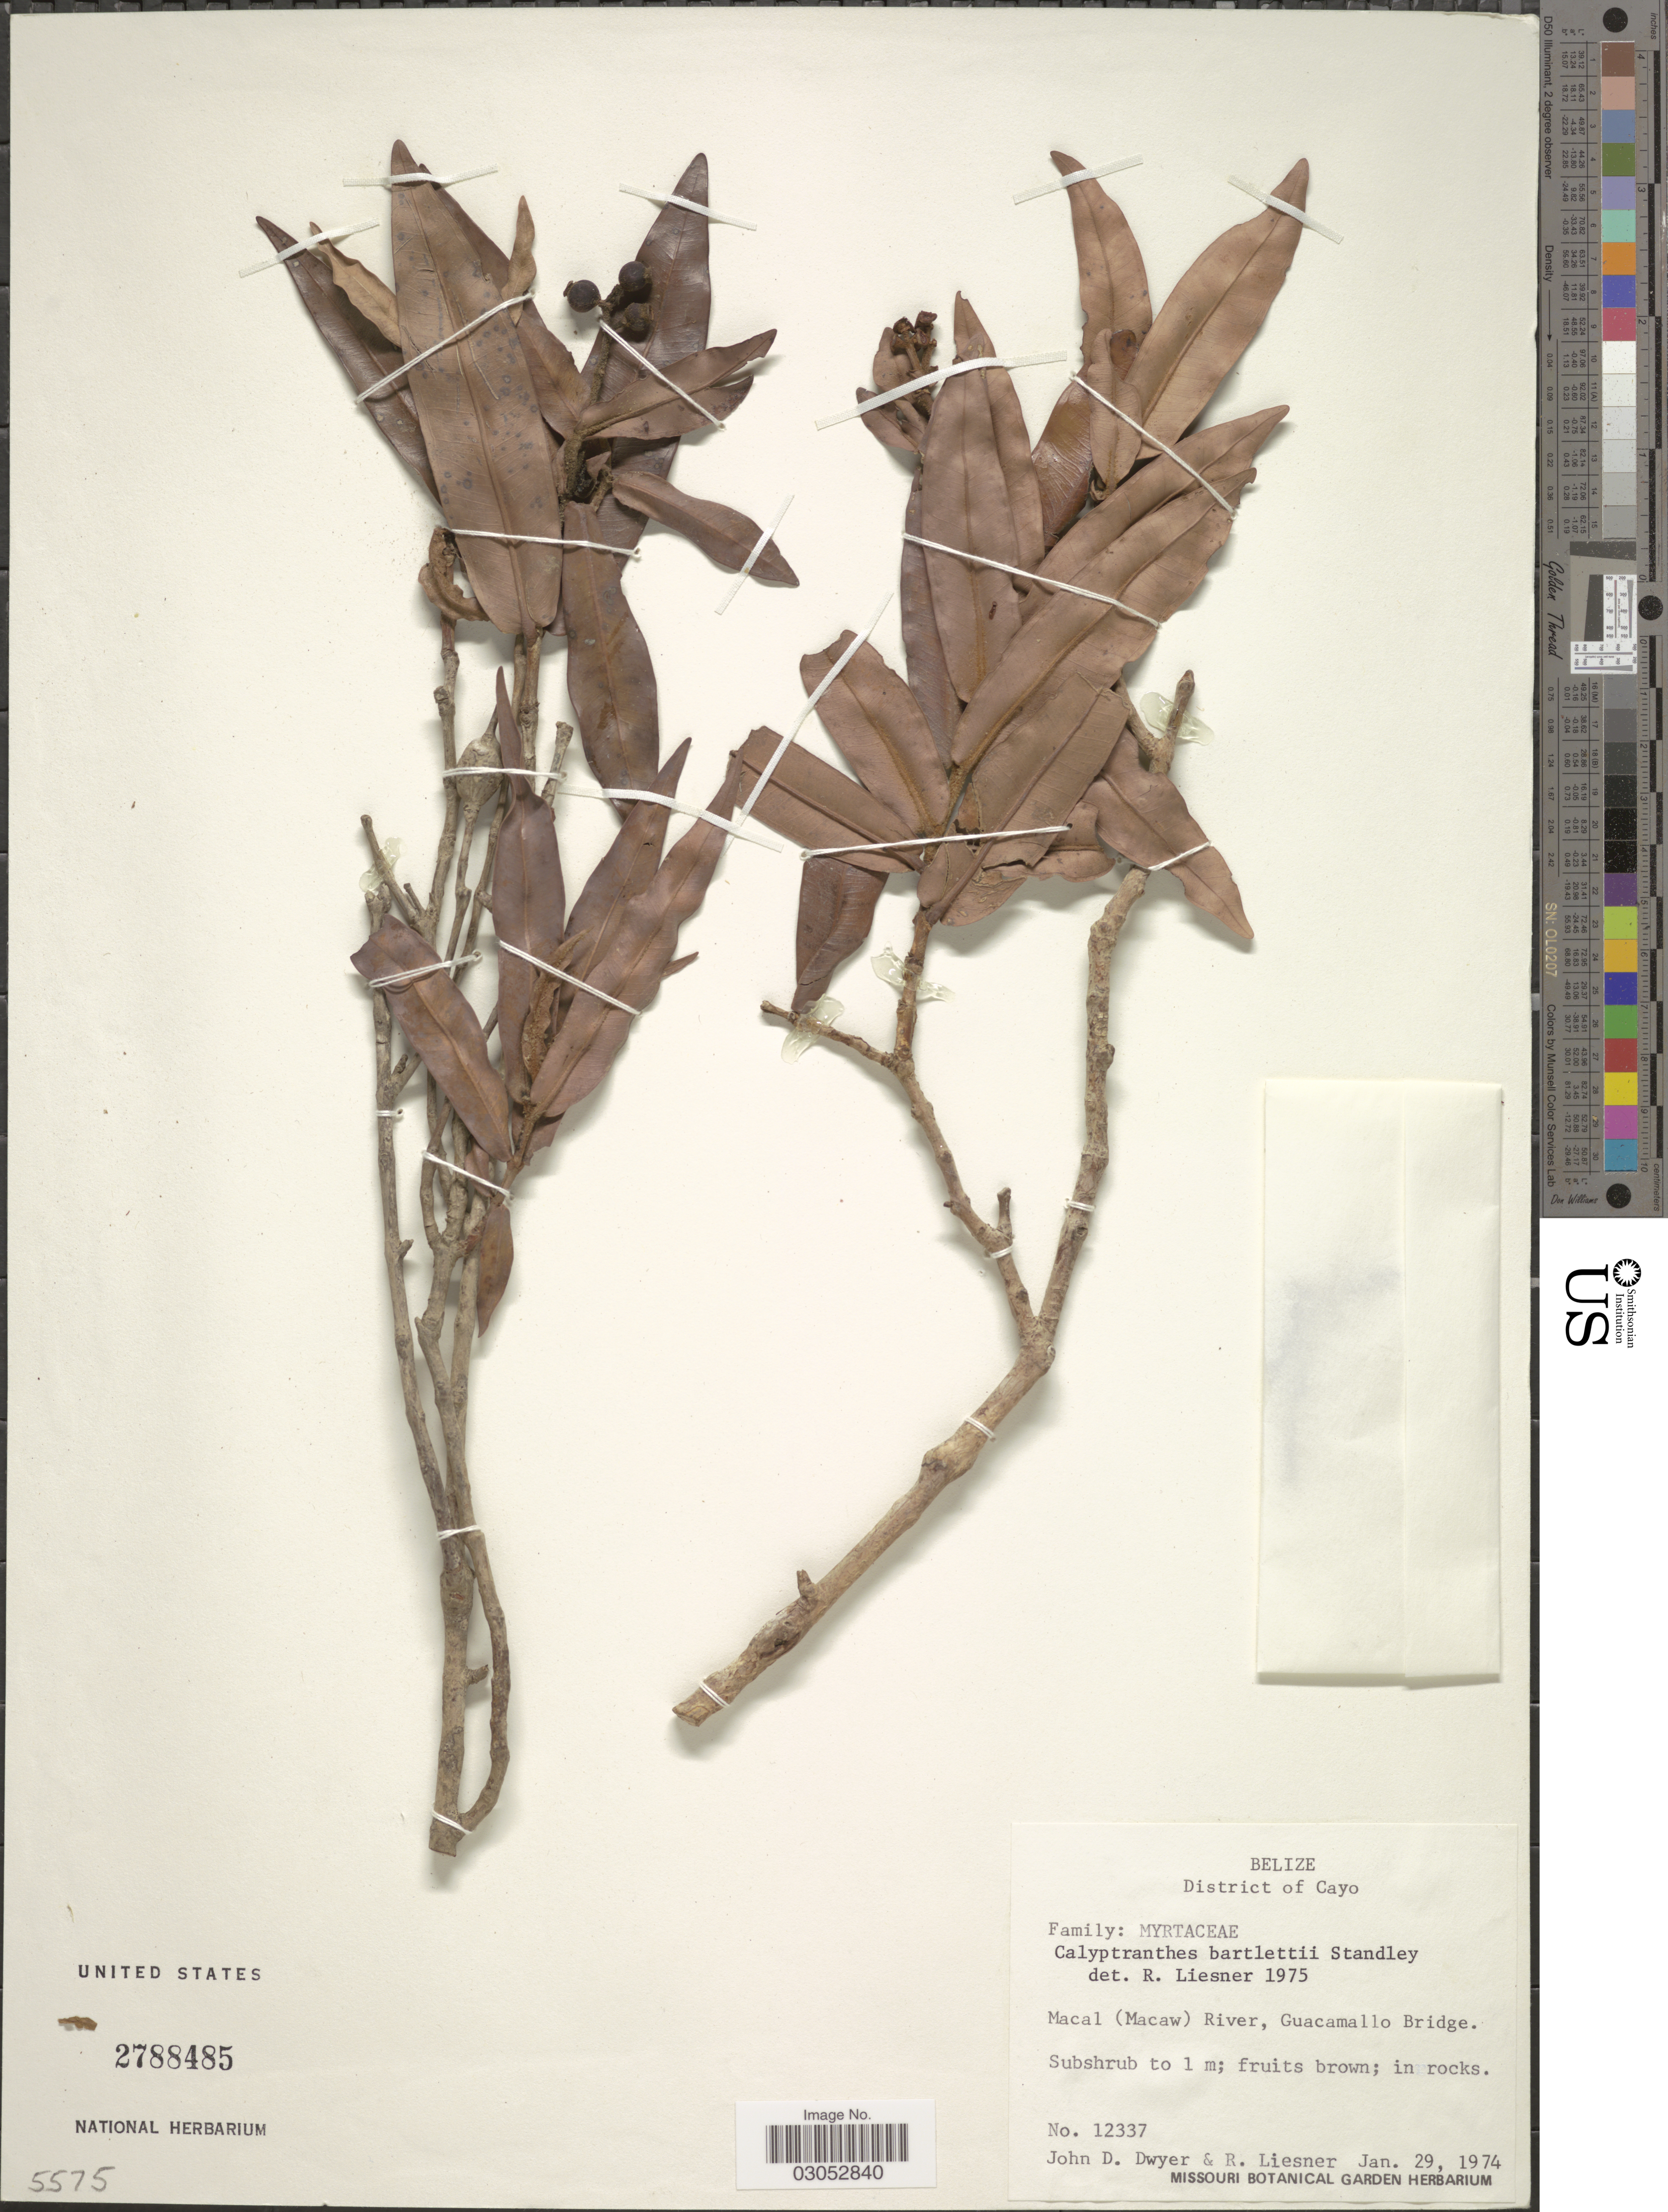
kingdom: Plantae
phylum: Tracheophyta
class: Magnoliopsida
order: Myrtales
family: Myrtaceae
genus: Myrcia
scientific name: Myrcia bartlettii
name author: (Standl.) A.R. Lourenço & Sánchez-Cháv.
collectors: J. D. Dwyer & R. L. Liesner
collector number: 12337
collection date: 1974-01-29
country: Belize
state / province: Cayo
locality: District of Cayo, Macal (Macaw) River, Guacamallo Bridge.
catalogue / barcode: US 2788485